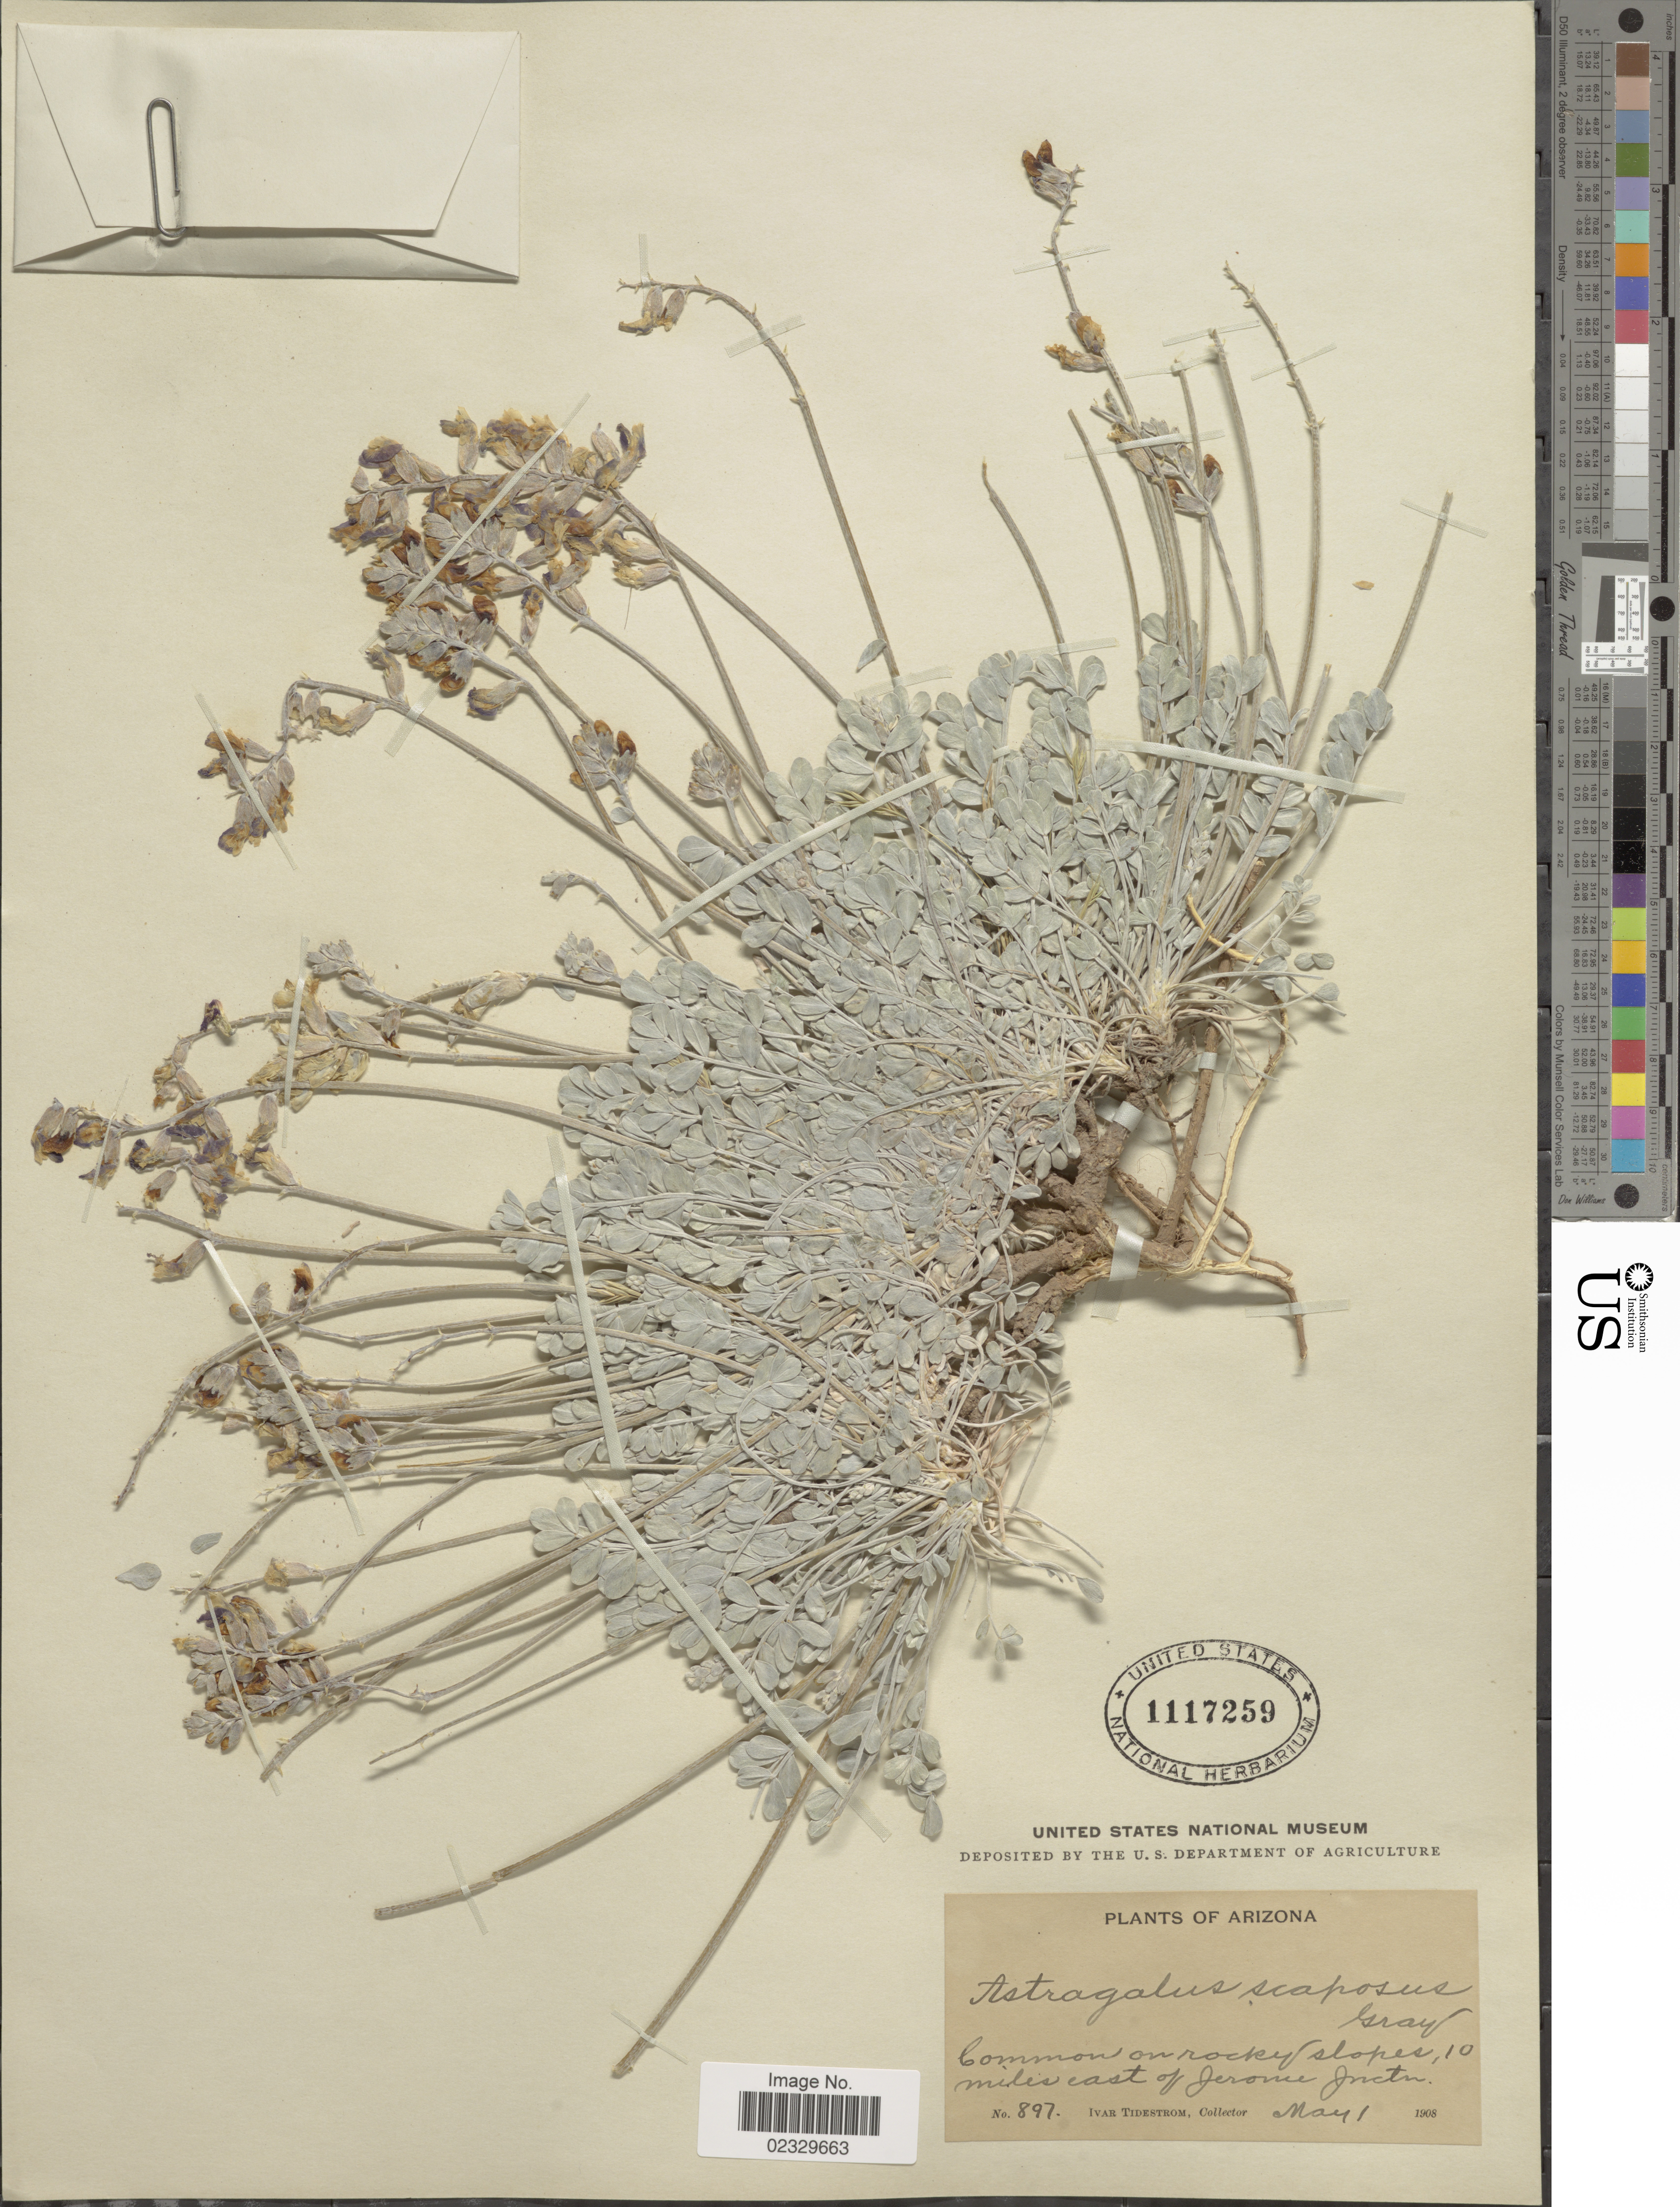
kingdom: Plantae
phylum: Tracheophyta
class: Magnoliopsida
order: Fabales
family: Fabaceae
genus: Astragalus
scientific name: Astragalus calycosus var. scaposus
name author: (A. Gray) M.E. Jones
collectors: I. F. Tidestrom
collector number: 897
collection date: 1908-05-01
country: United States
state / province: Arizona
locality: Common on rocky slopes, 10 miles east of Jerome Junction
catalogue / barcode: US 1117259